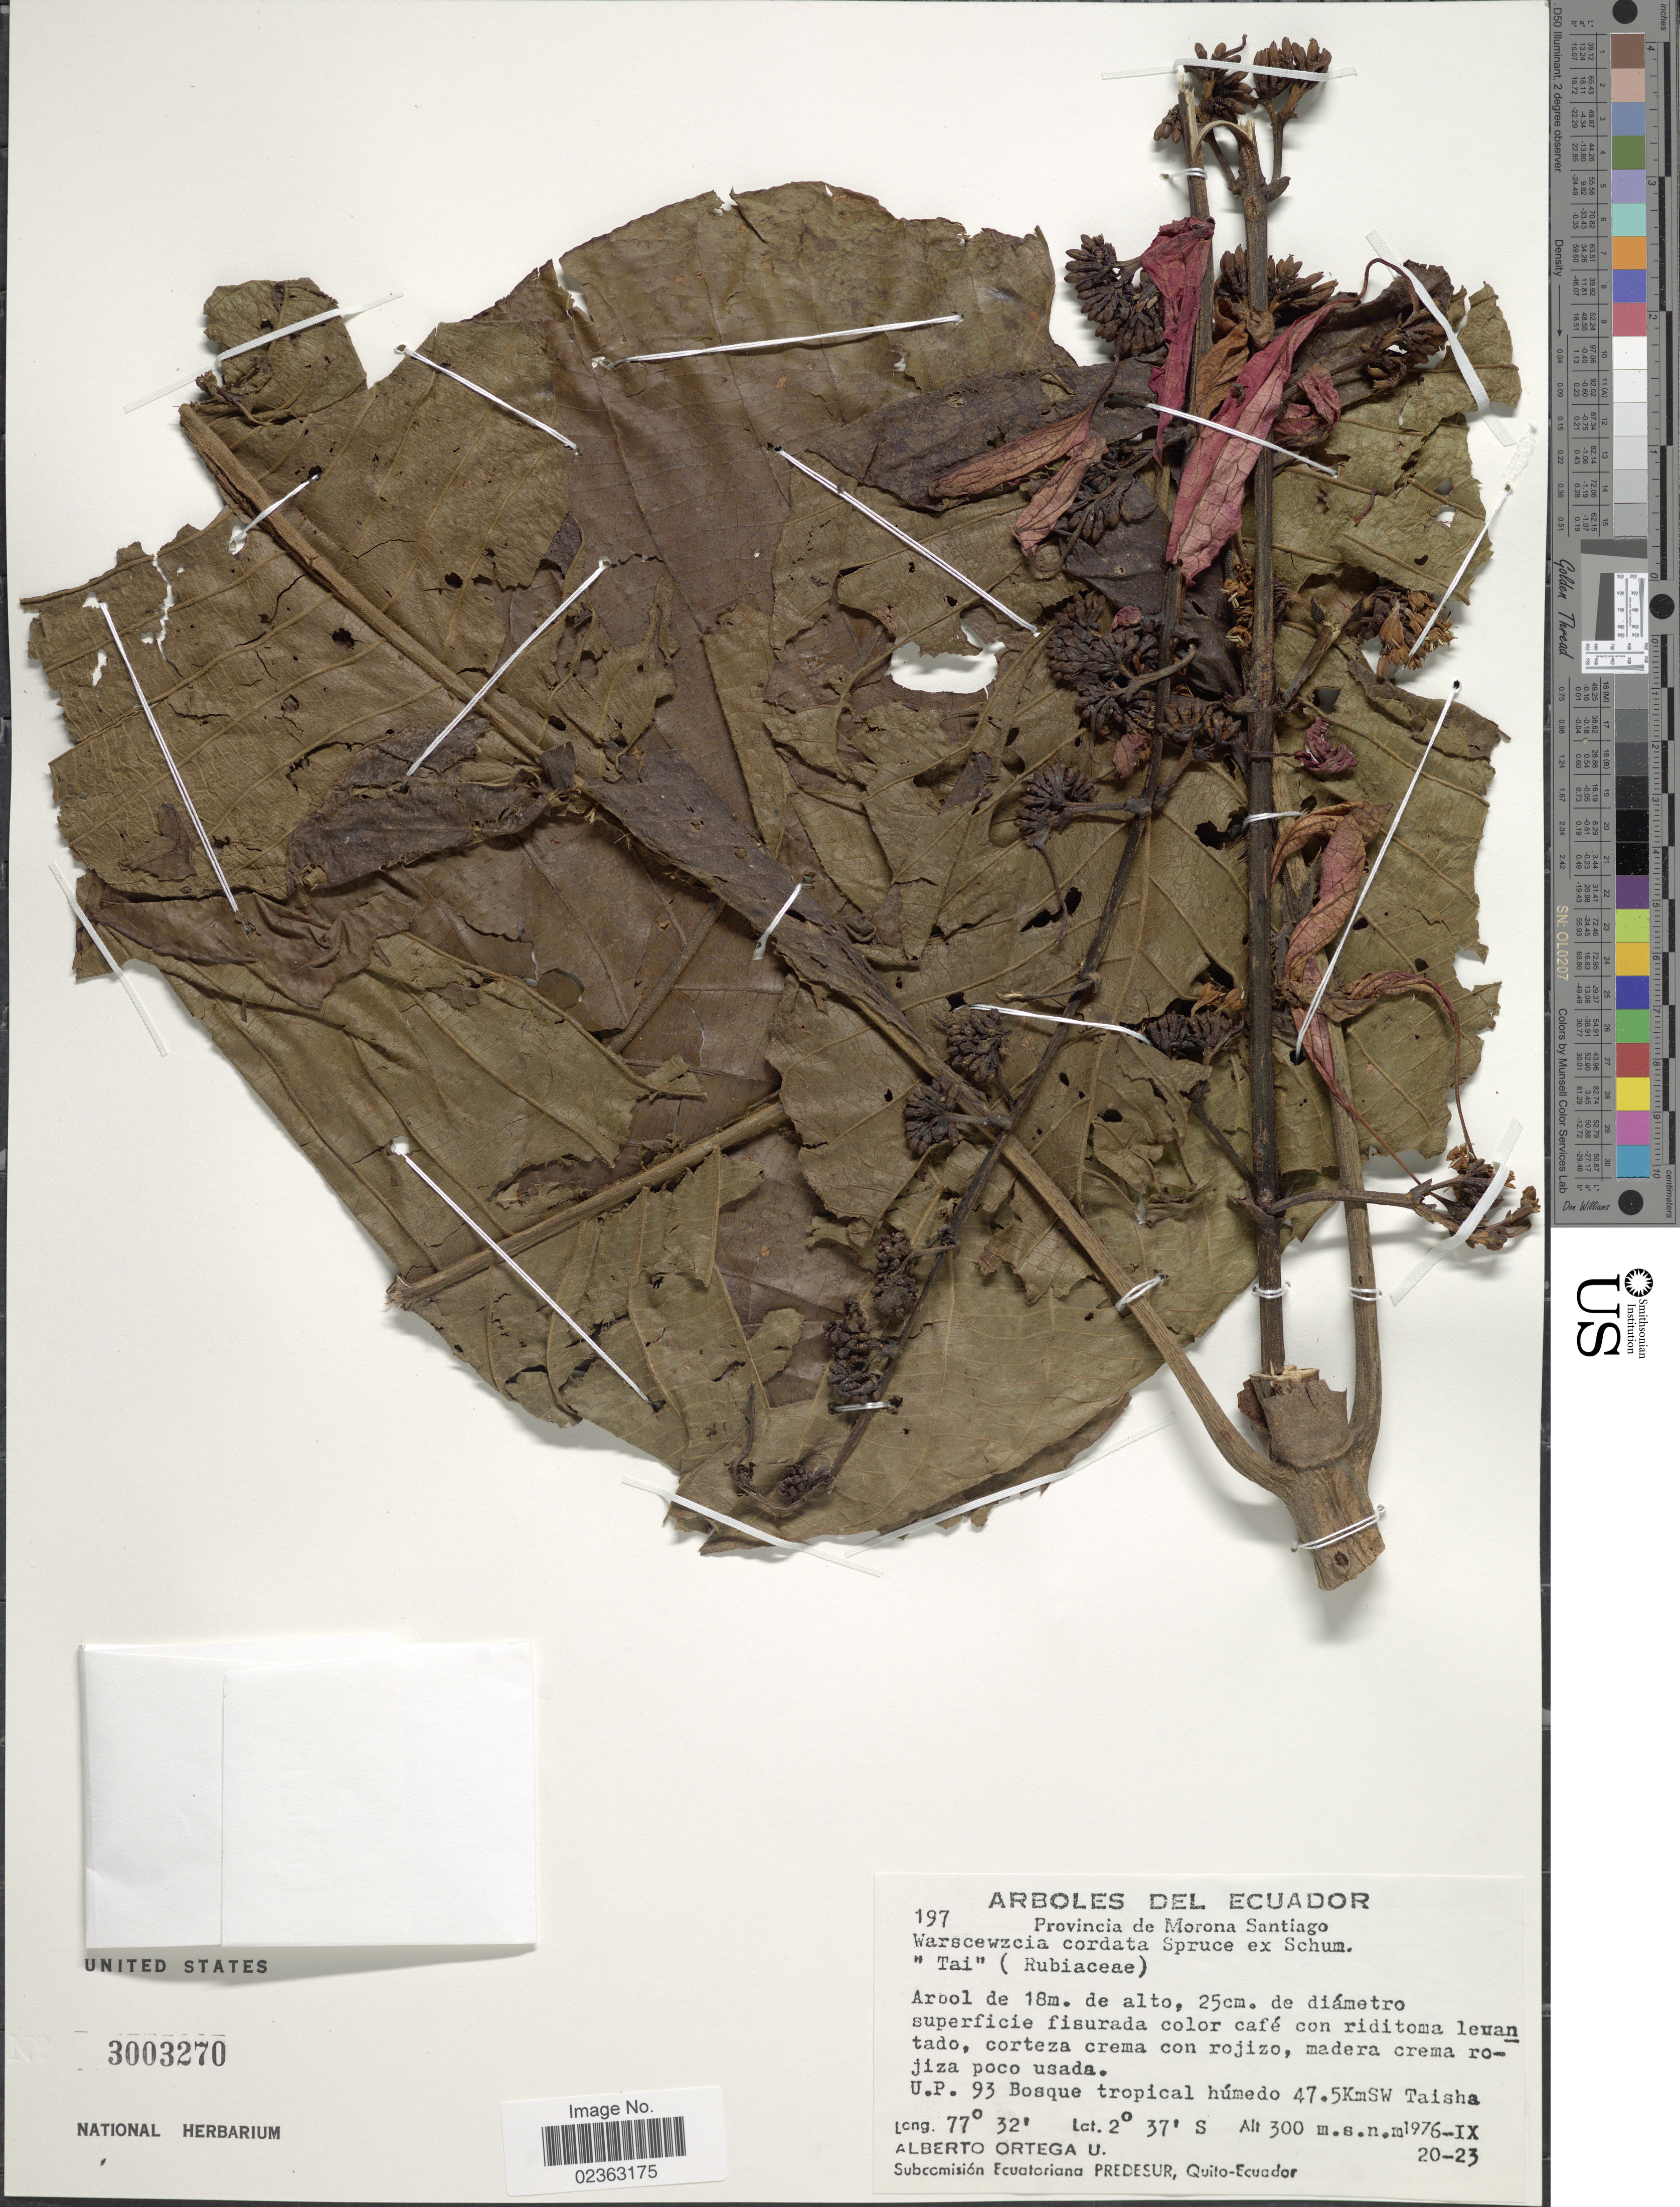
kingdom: Plantae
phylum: Tracheophyta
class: Magnoliopsida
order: Gentianales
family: Rubiaceae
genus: Warszewiczia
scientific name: Warszewiczia cordata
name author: Spruce ex K. Schum.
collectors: A. T. Ortega U.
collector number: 197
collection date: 1976-09-20/1976-09-23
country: Ecuador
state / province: Morona-Santiago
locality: U.P. 93 Bosque tropical humedo 47.5 km Taisha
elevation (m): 300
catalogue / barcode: US 3003270